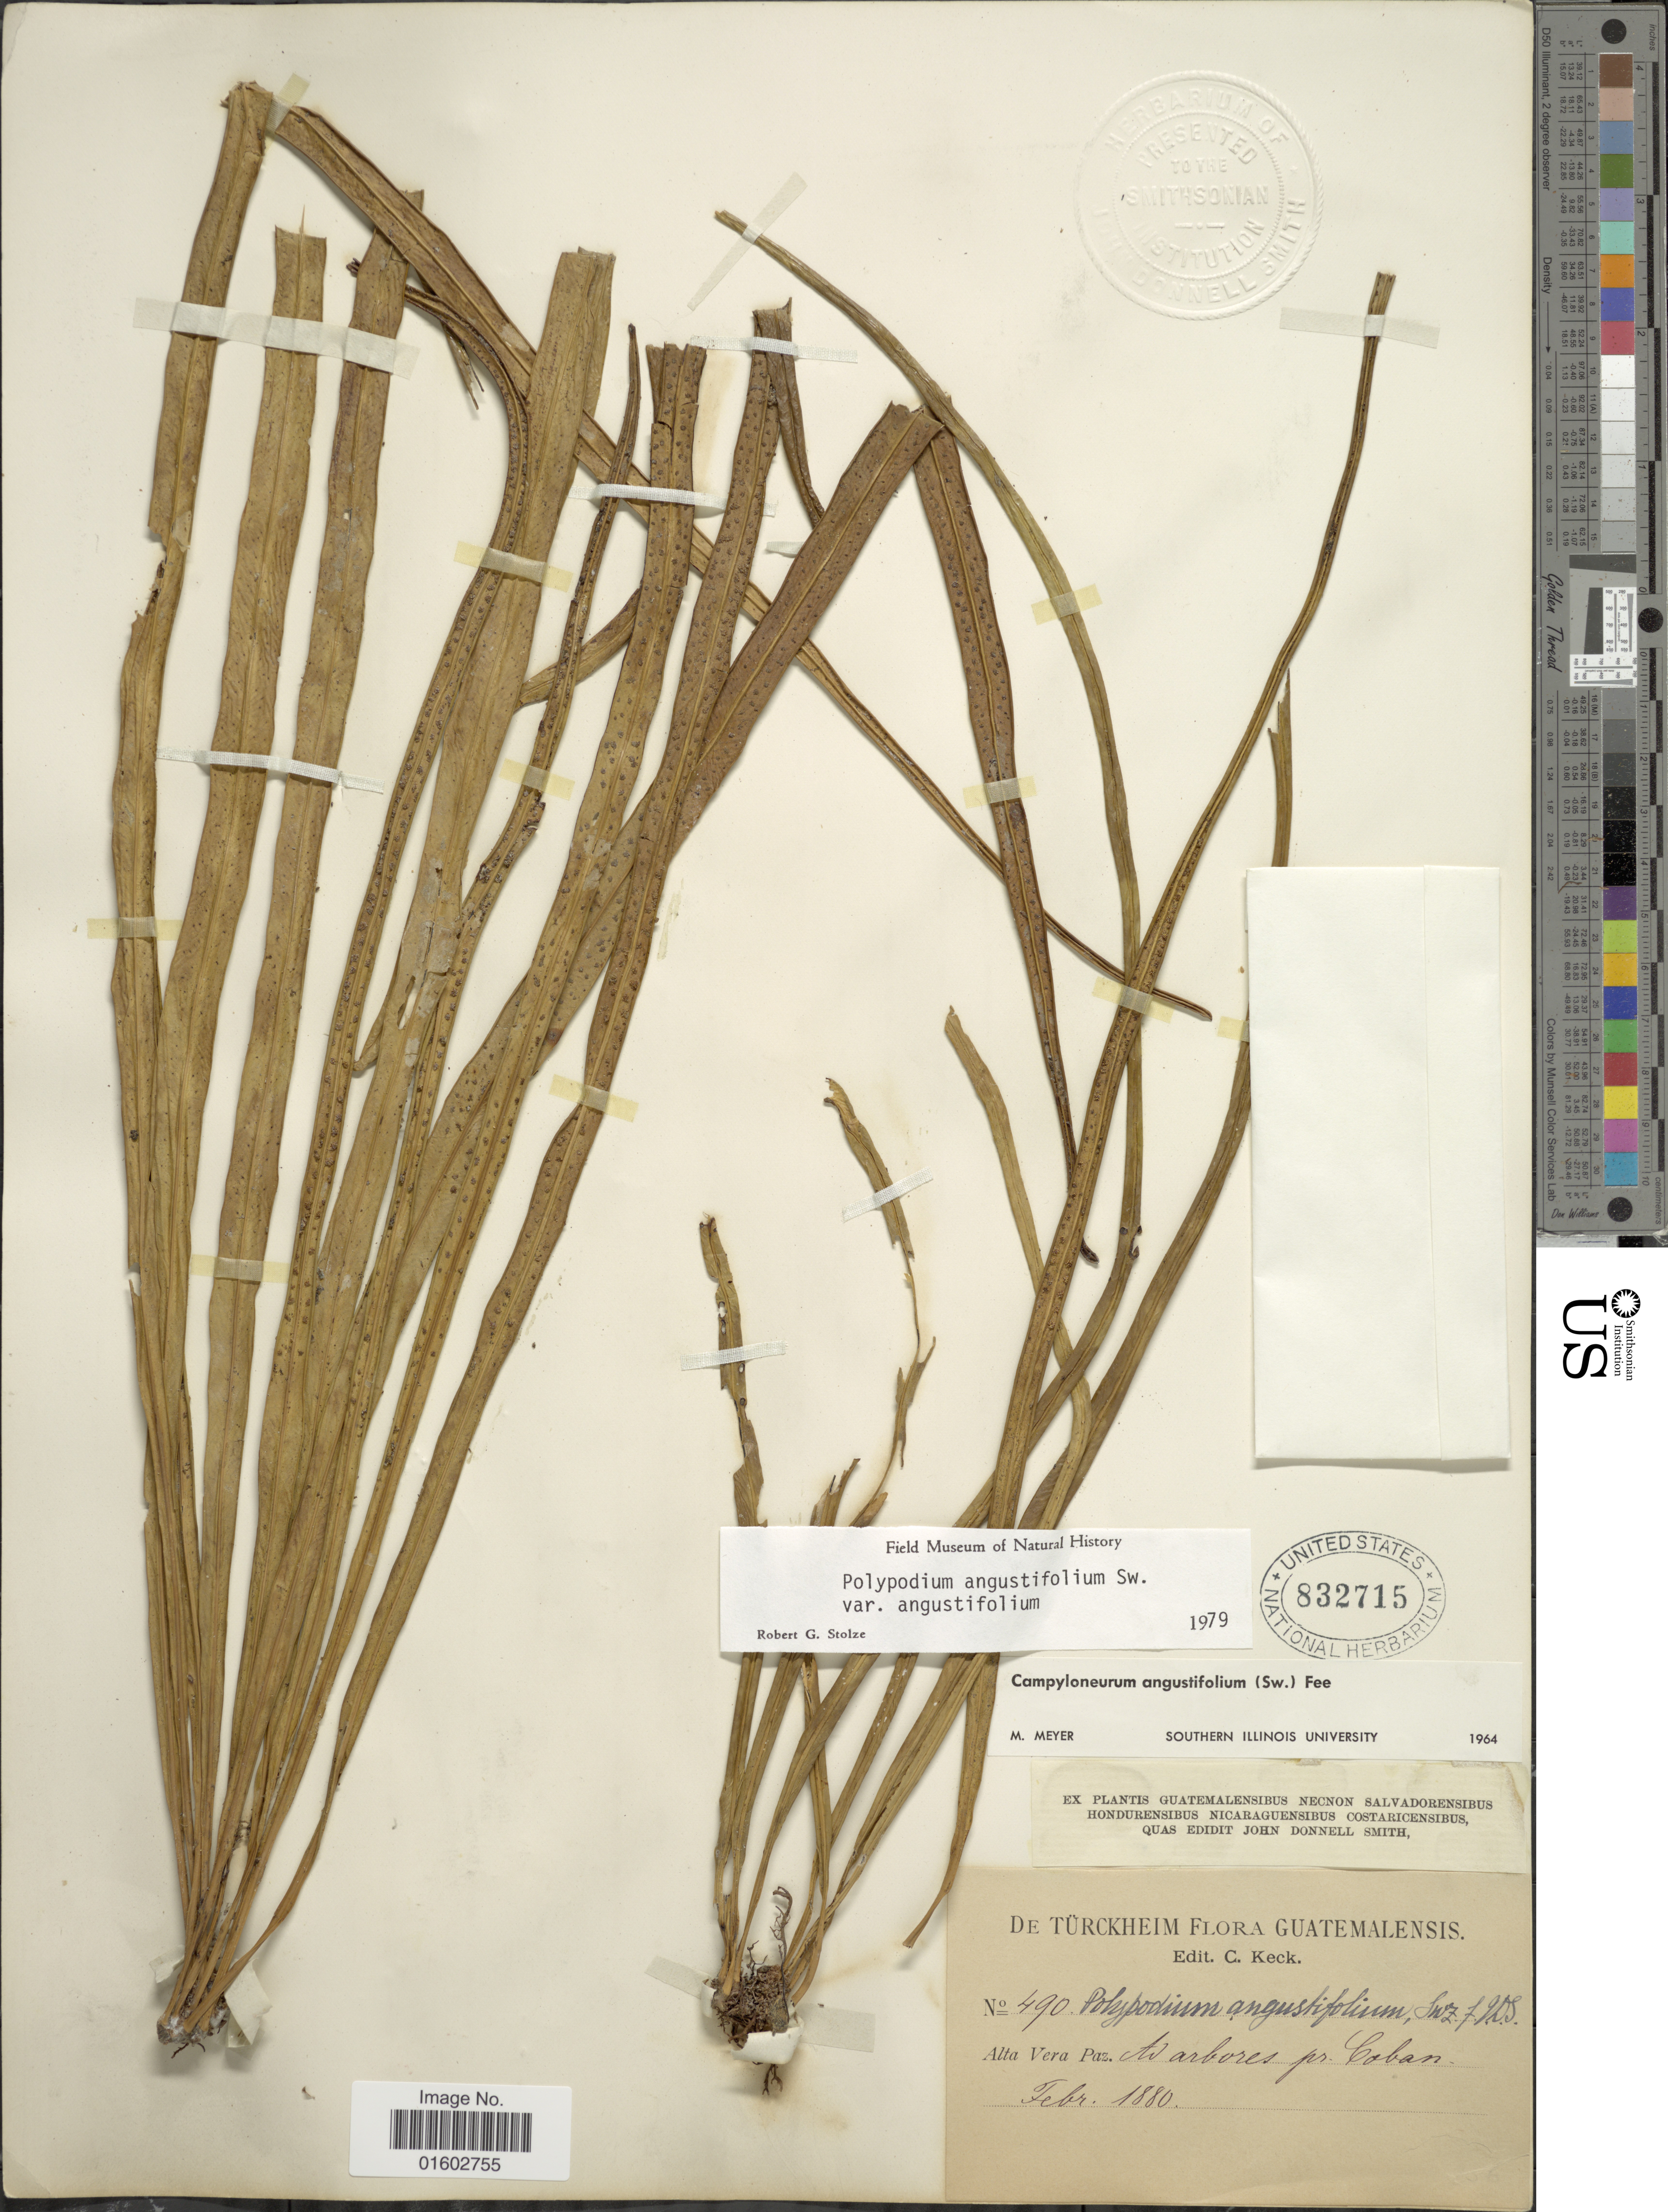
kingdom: Plantae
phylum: Tracheophyta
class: Polypodiopsida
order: Polypodiales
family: Polypodiaceae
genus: Campyloneurum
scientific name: Campyloneurum angustifolium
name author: (Sw.) Fée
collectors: -. De Türckheim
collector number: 490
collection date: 1880-02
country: Guatemala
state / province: Alta Verapaz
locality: Ad abores pr. Coban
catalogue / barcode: US 832715